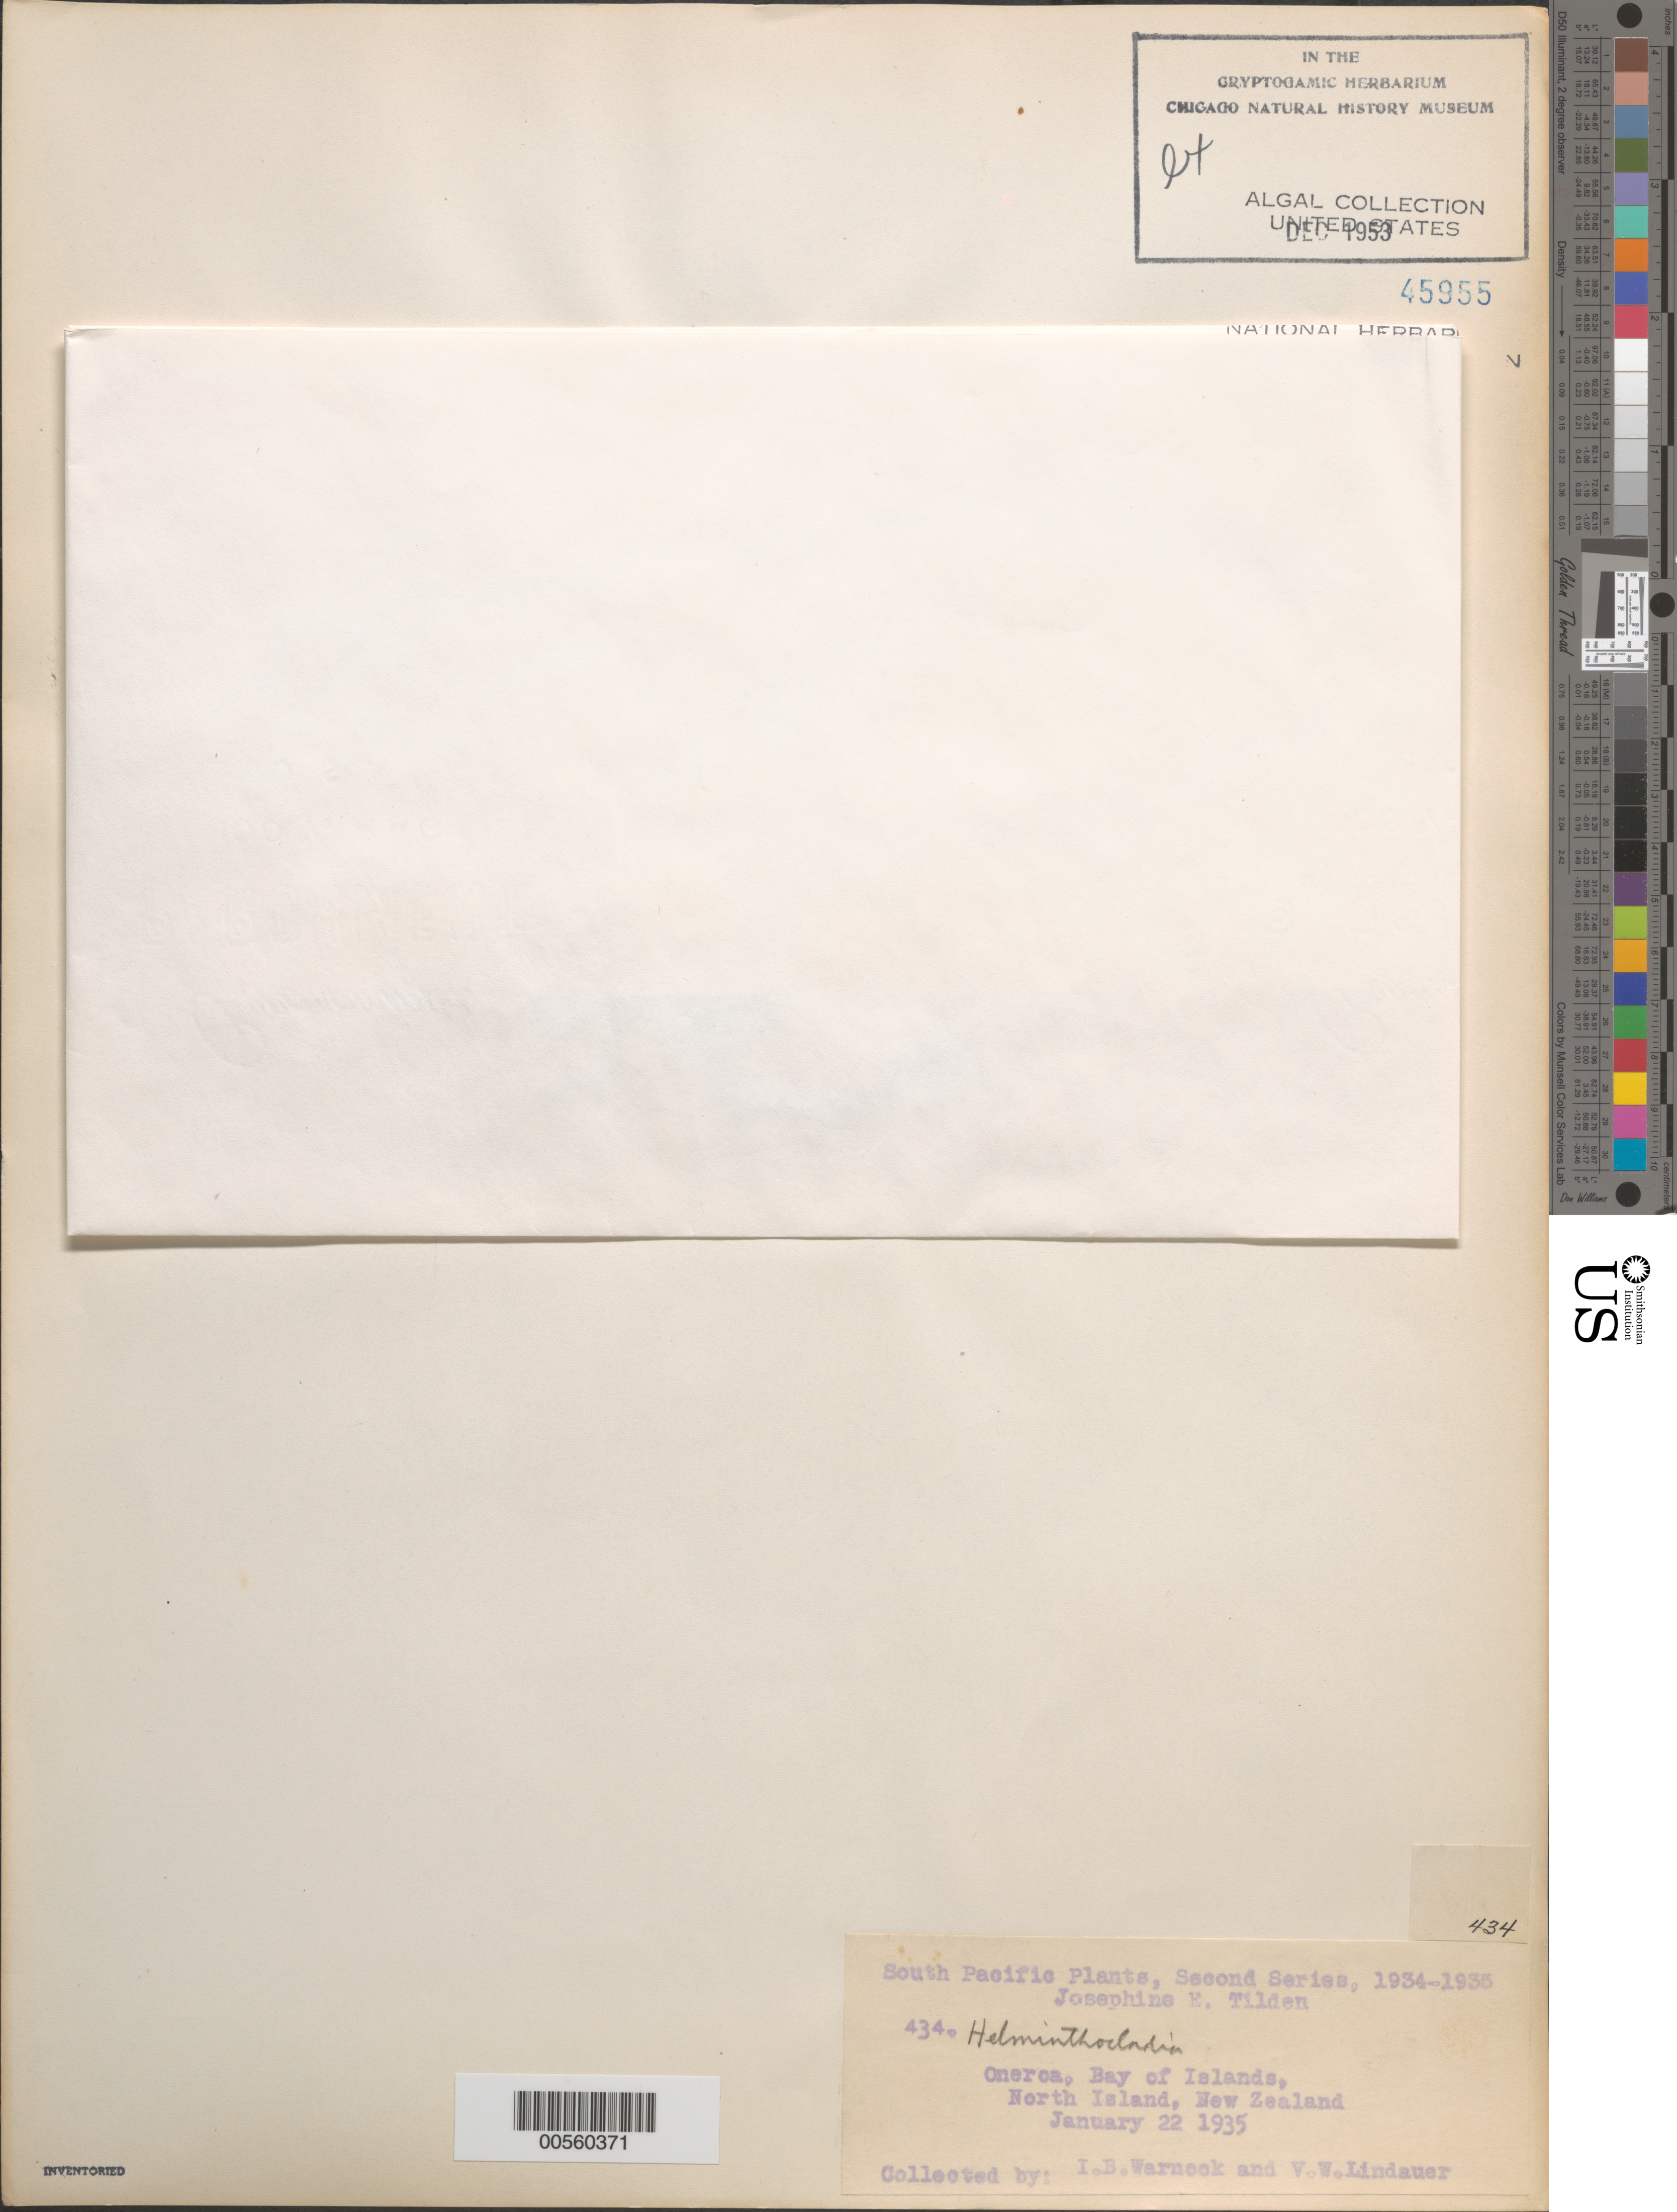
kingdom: Plantae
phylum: Rhodophyta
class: Florideophyceae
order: Nemaliales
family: Liagoraceae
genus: Helminthocladia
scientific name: Helminthocladia sp.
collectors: I. Warnock & V. Lindauer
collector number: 434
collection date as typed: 22 Jan 1933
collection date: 1933-01-22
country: New Zealand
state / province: Northland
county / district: Far North District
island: North Island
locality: Bay of Islands, Oneroa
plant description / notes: Tilden, South Pacific Plants, Second Series, 1934-1935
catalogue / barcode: US 45955